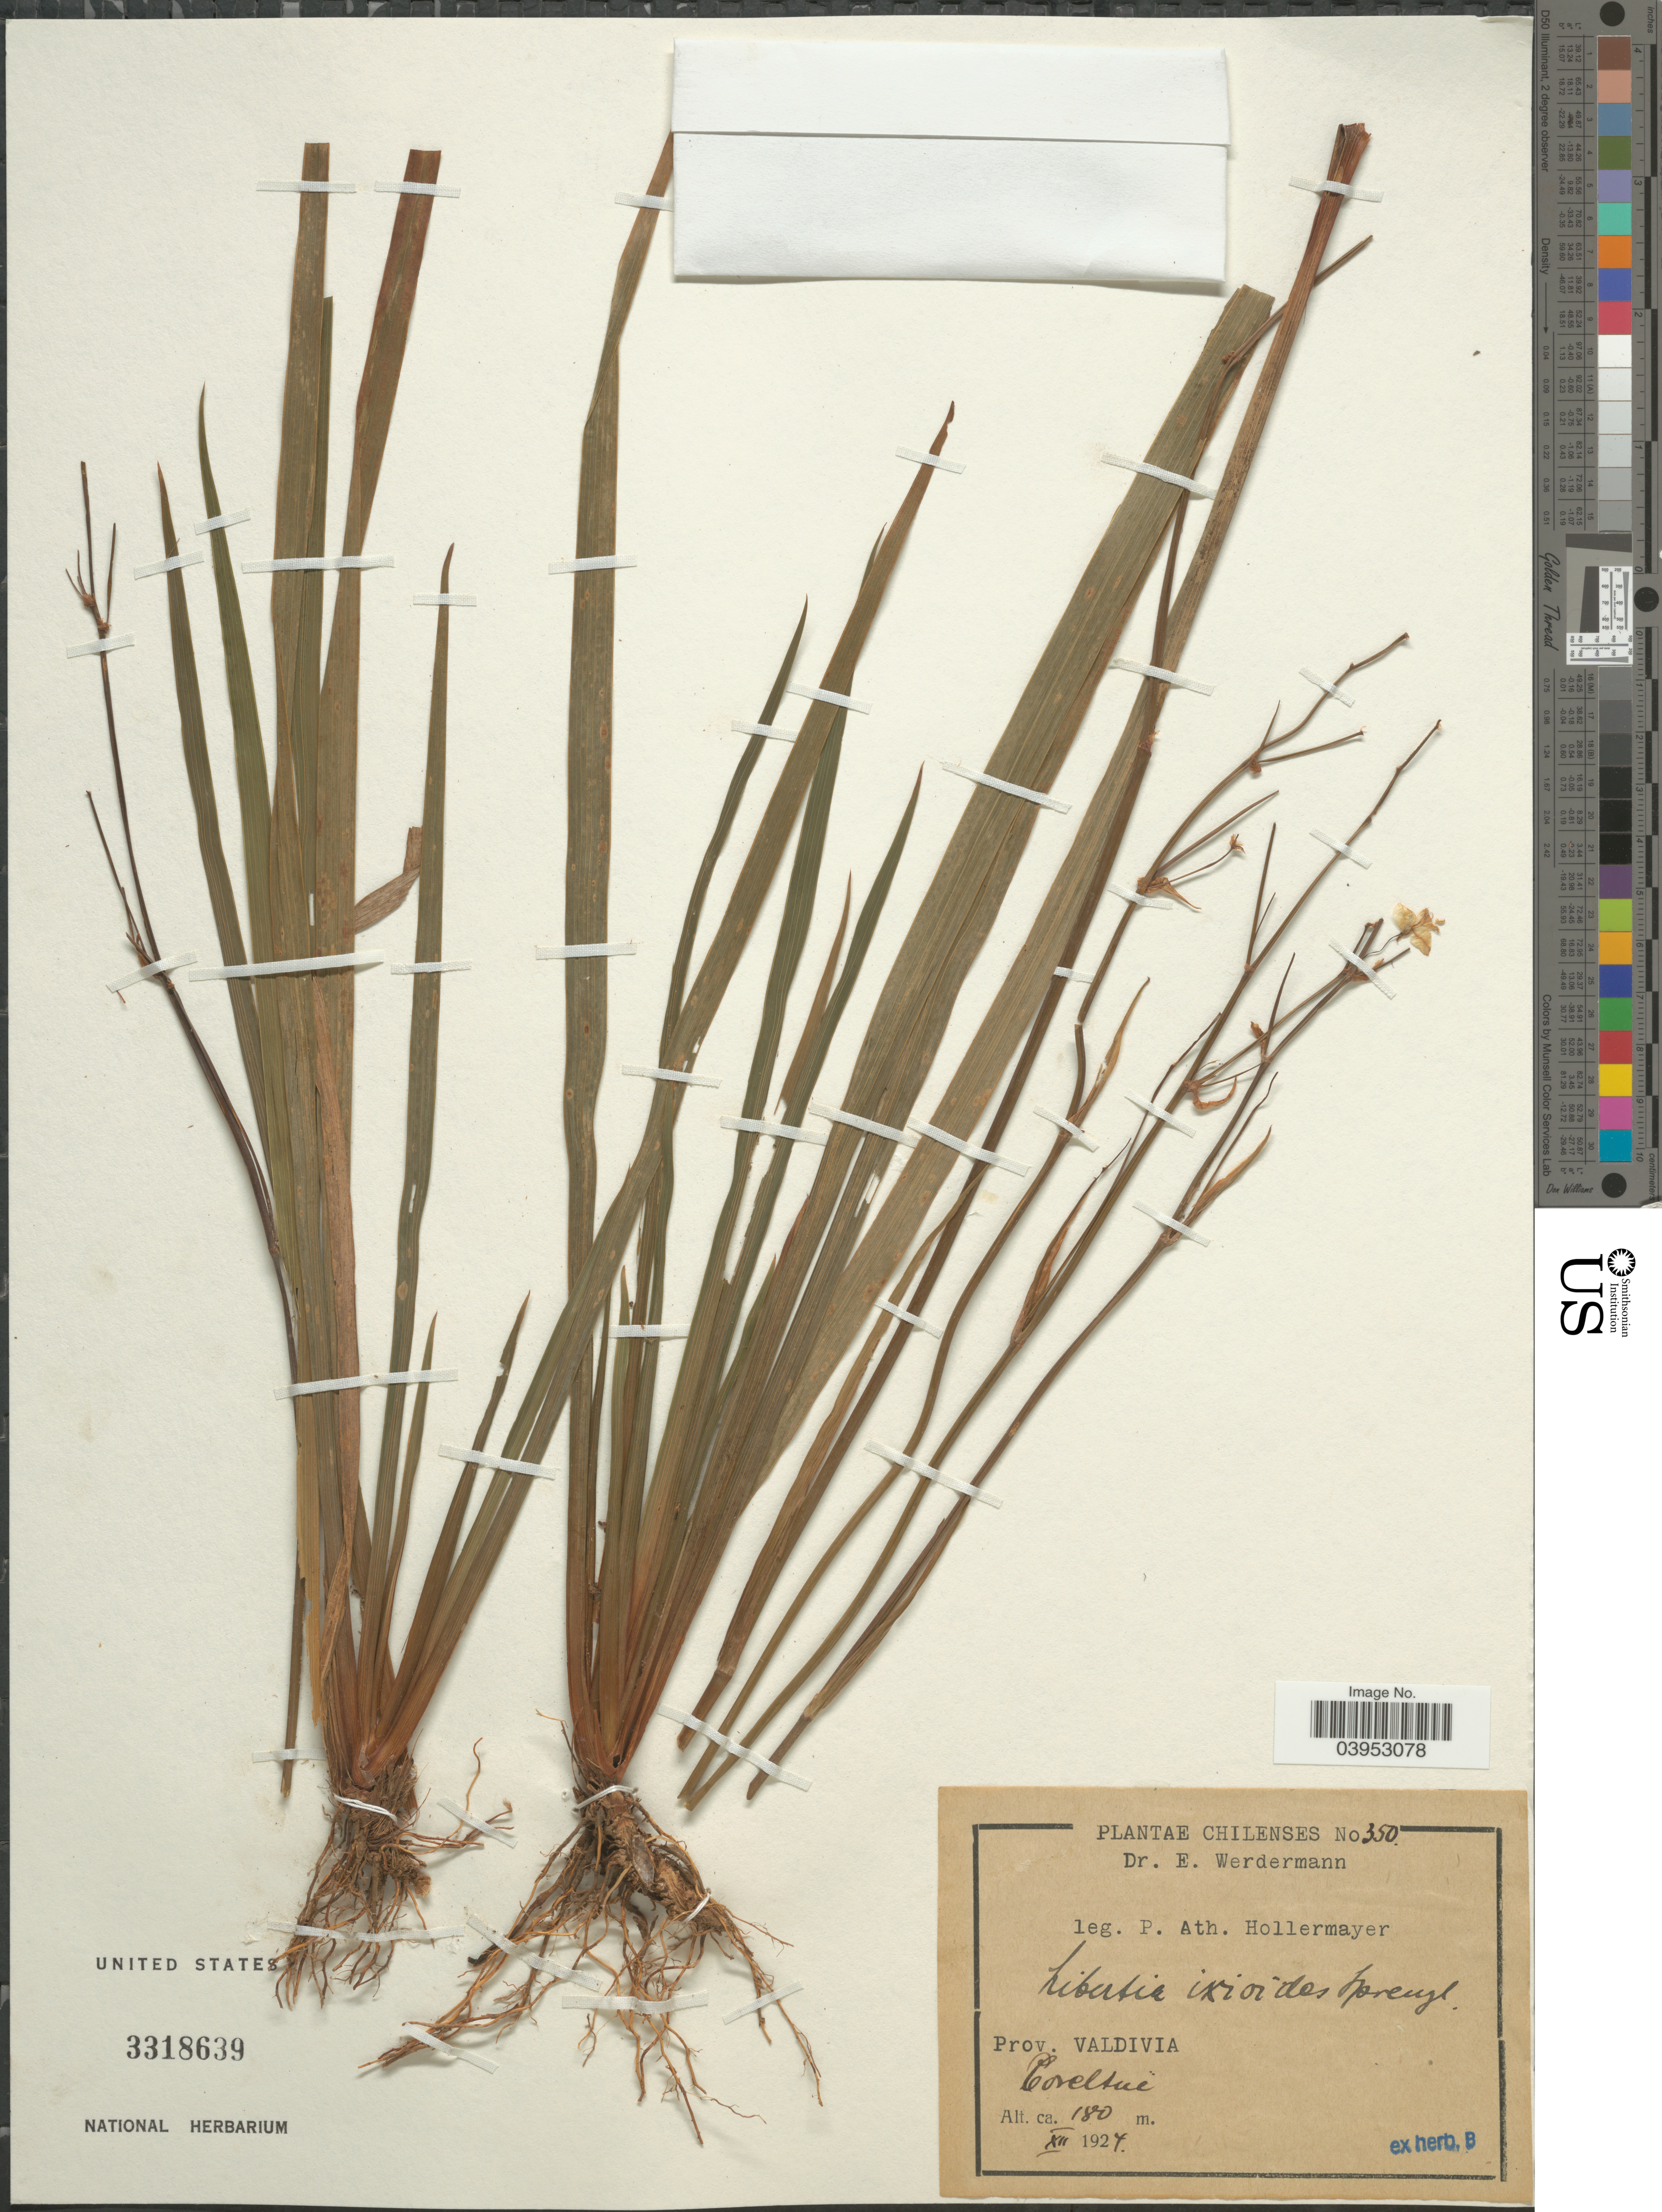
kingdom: Plantae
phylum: Tracheophyta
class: Liliopsida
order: Asparagales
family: Iridaceae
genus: Libertia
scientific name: Libertia chilensis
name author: (Molina) Gunckel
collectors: P. Hollermayer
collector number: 350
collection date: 1924-12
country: Chile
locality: Prov. Valdivia. Conelhue.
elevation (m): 180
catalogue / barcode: US 3318639